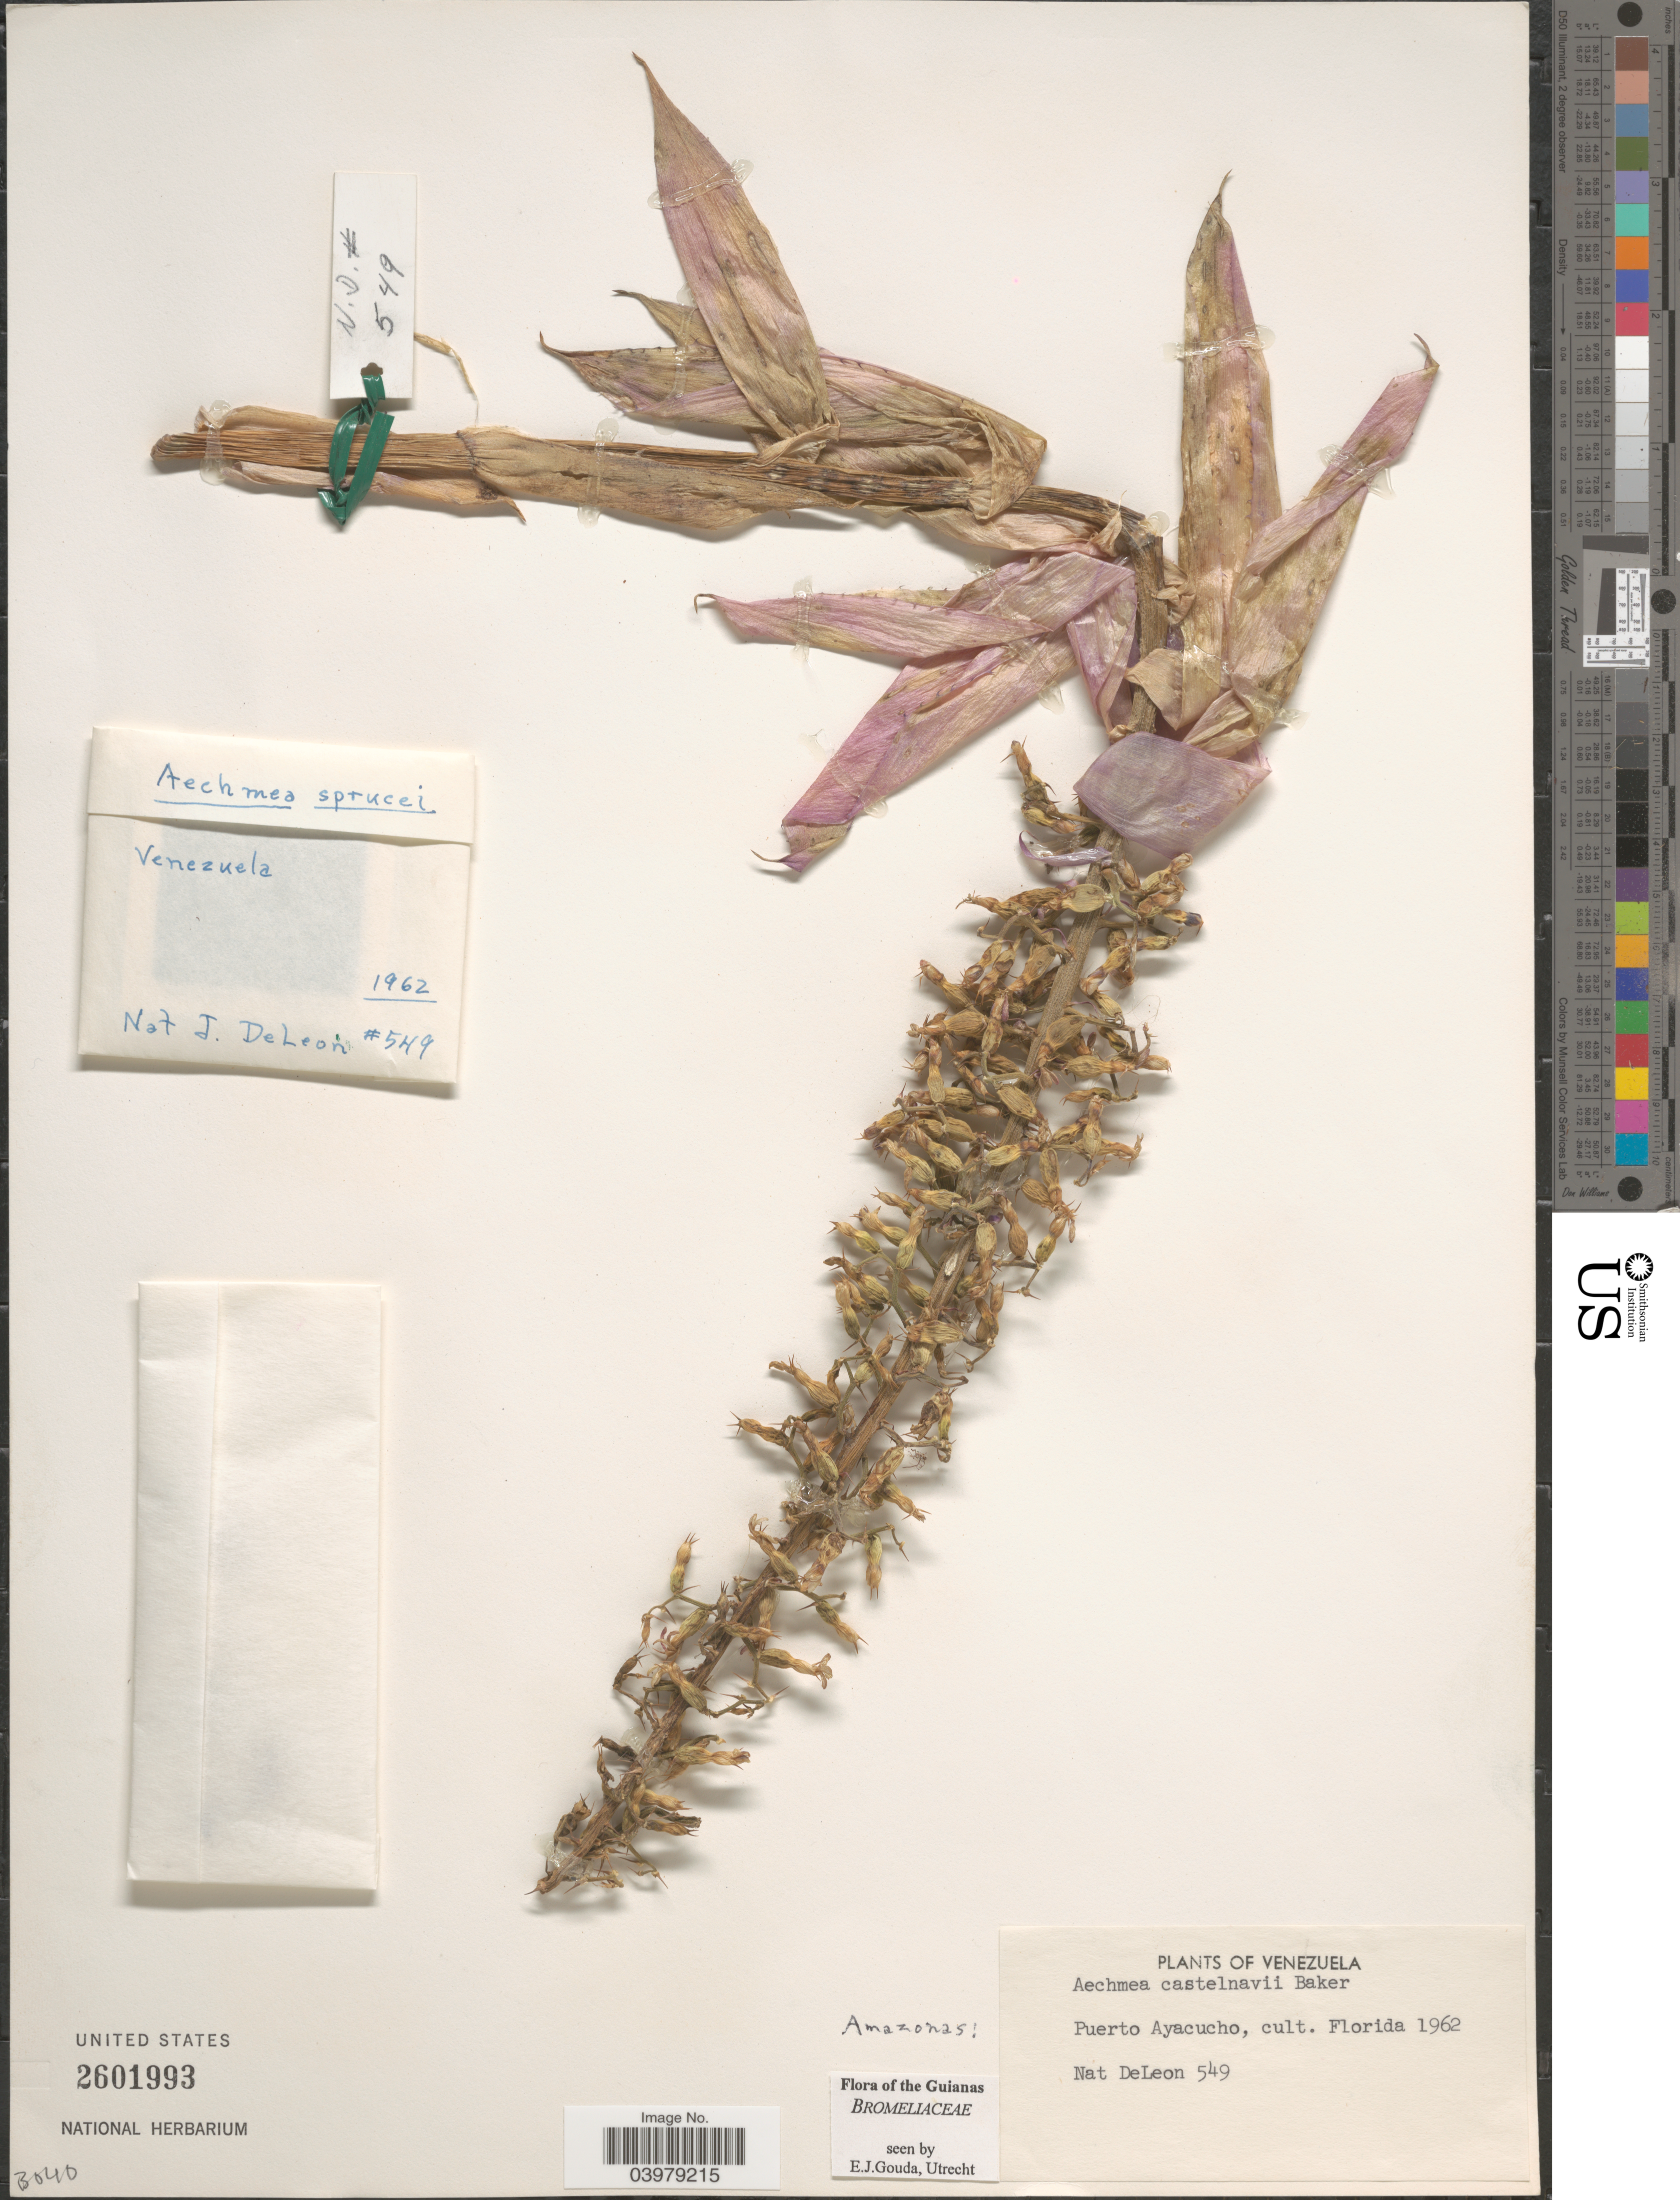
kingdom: Plantae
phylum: Tracheophyta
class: Liliopsida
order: Poales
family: Bromeliaceae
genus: Aechmea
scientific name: Aechmea castelnavii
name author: Baker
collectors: N. J. DeLeon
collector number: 549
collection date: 1962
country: United States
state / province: Florida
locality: Cult Florida.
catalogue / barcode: US 2601993